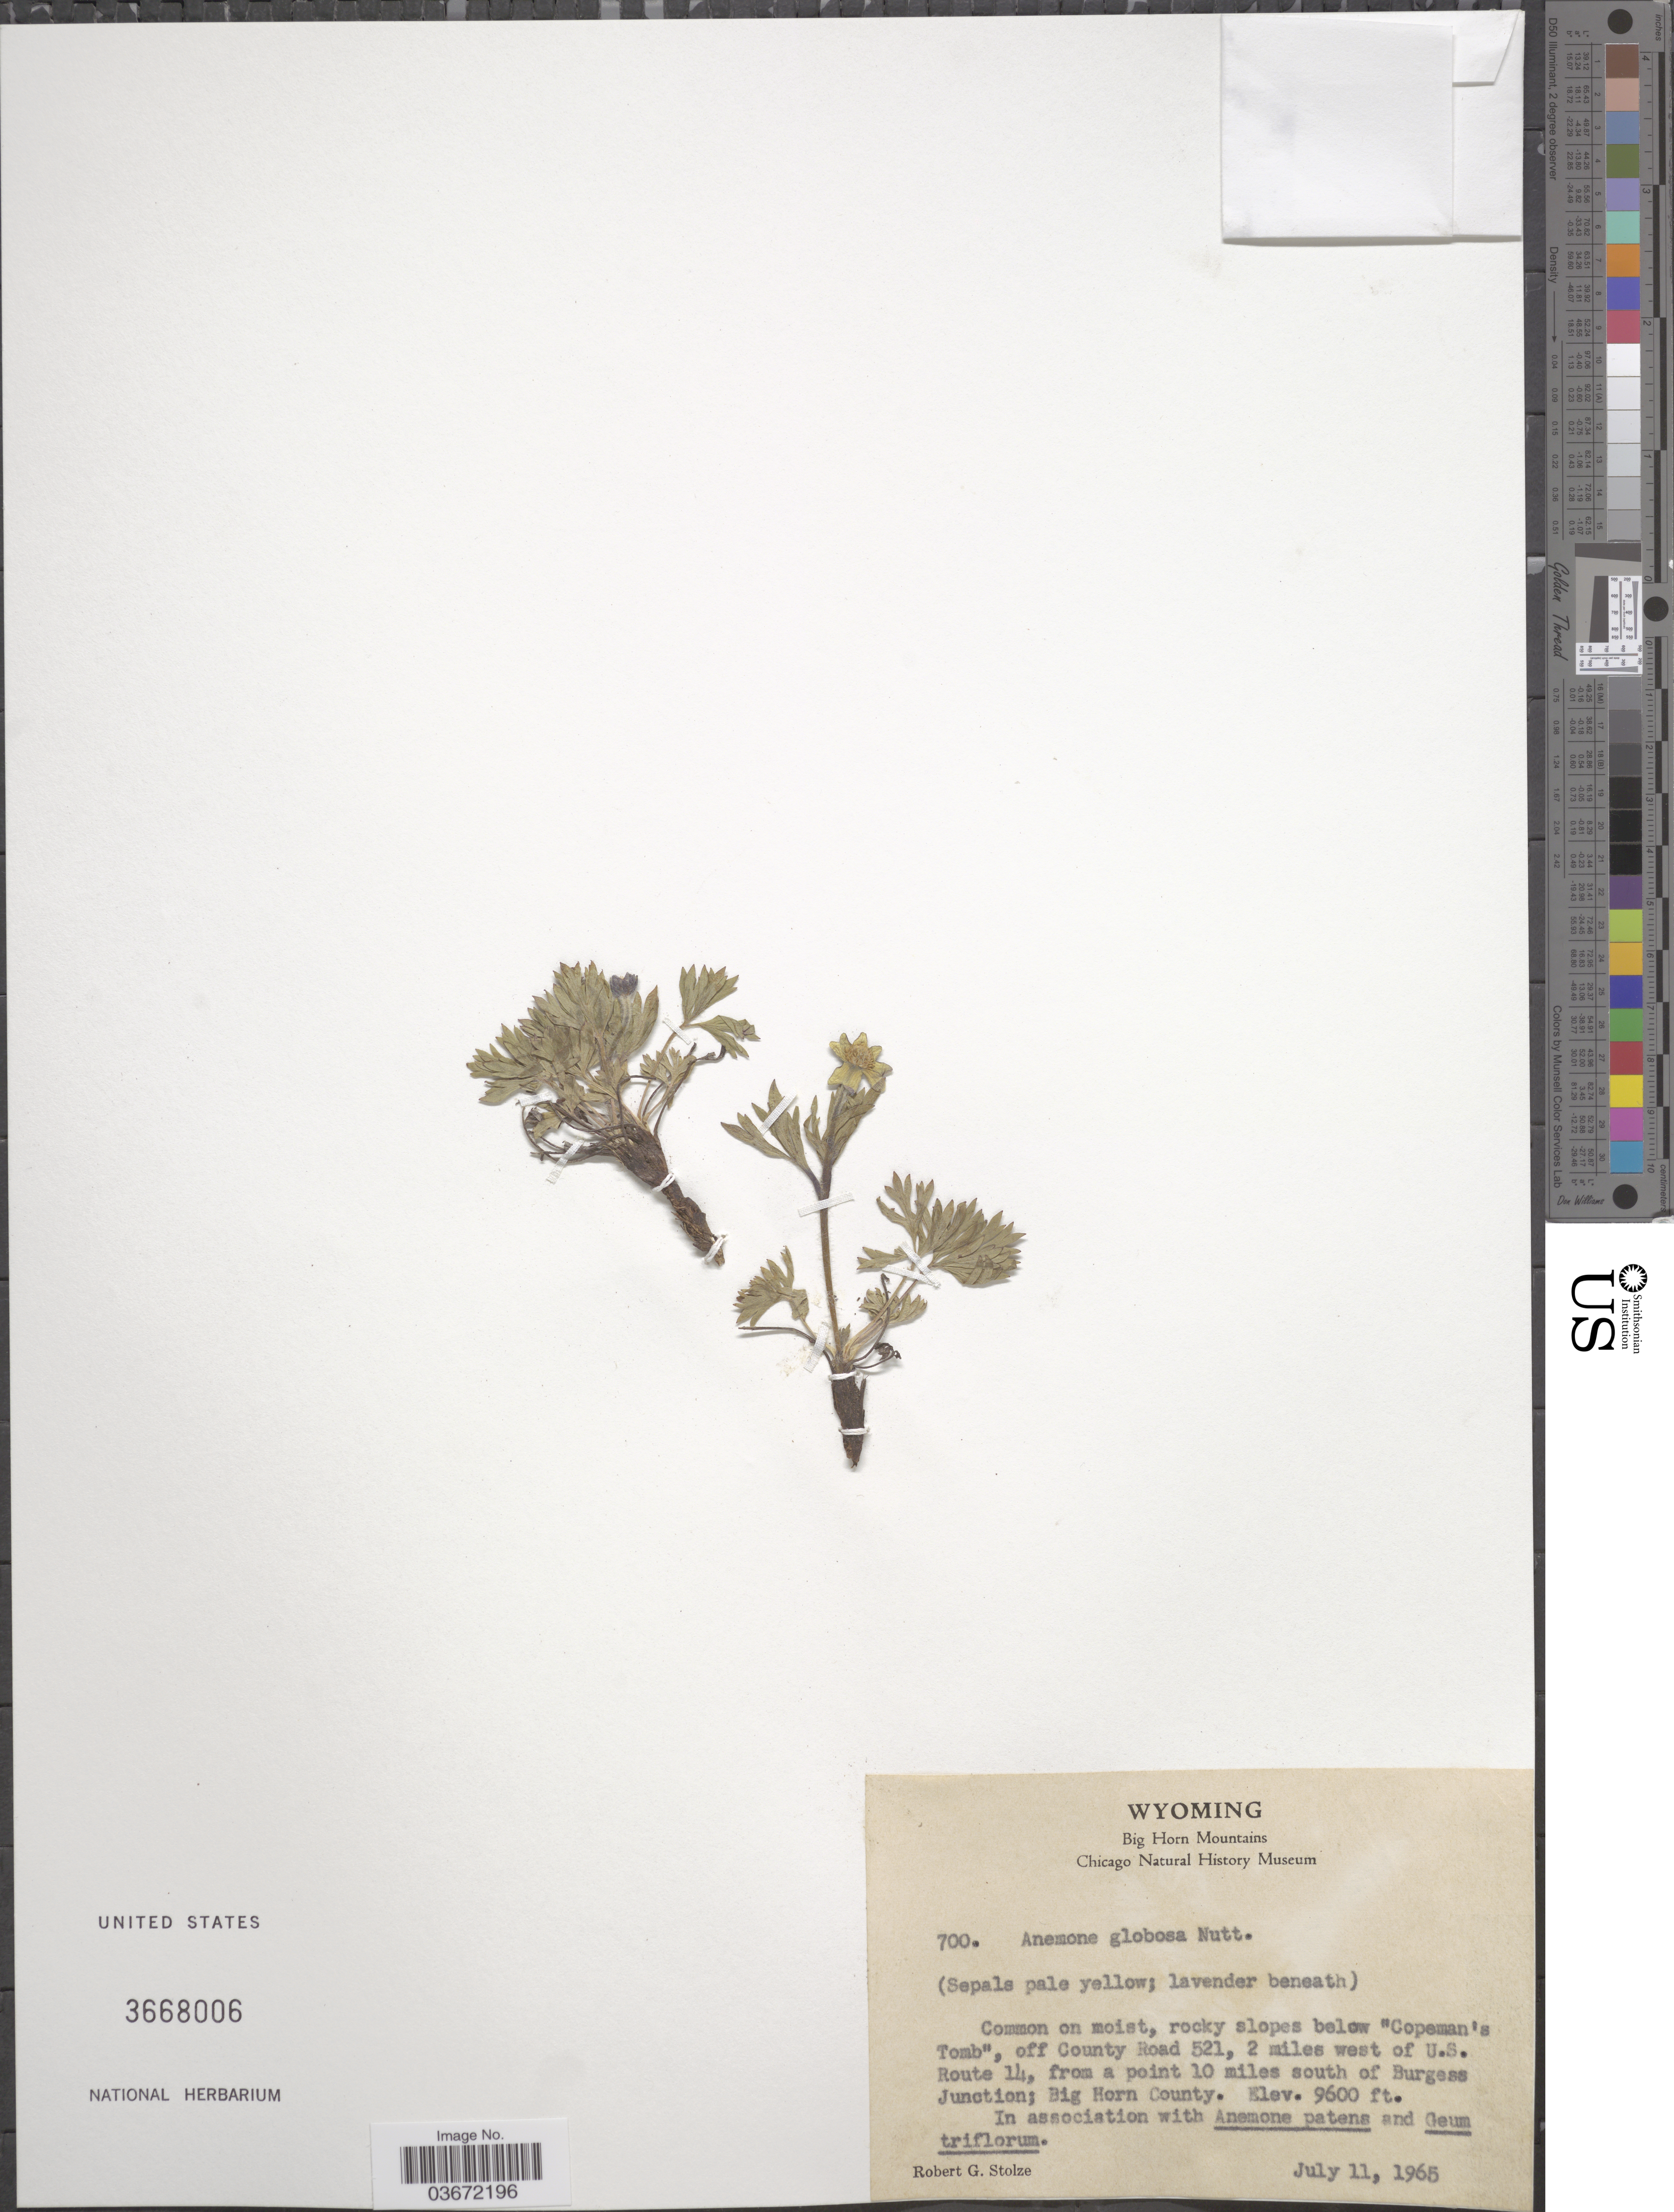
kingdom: Plantae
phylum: Tracheophyta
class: Magnoliopsida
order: Ranunculales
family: Ranunculaceae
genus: Anemone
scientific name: Anemone globosa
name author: (Torr. & A. Gray) Nutt. ex A. Heller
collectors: R. G. Stolze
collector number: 700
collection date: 1965-07-11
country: United States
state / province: Wyoming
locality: Big Horn Mountains. Rocky slopes below "Copeman's Tomb", off County Road 521, 2 miles west of U.S. Route 14, from a point 10 miles south of Burgess Junction; Big Horn County.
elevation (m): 2926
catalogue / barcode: US 3668006